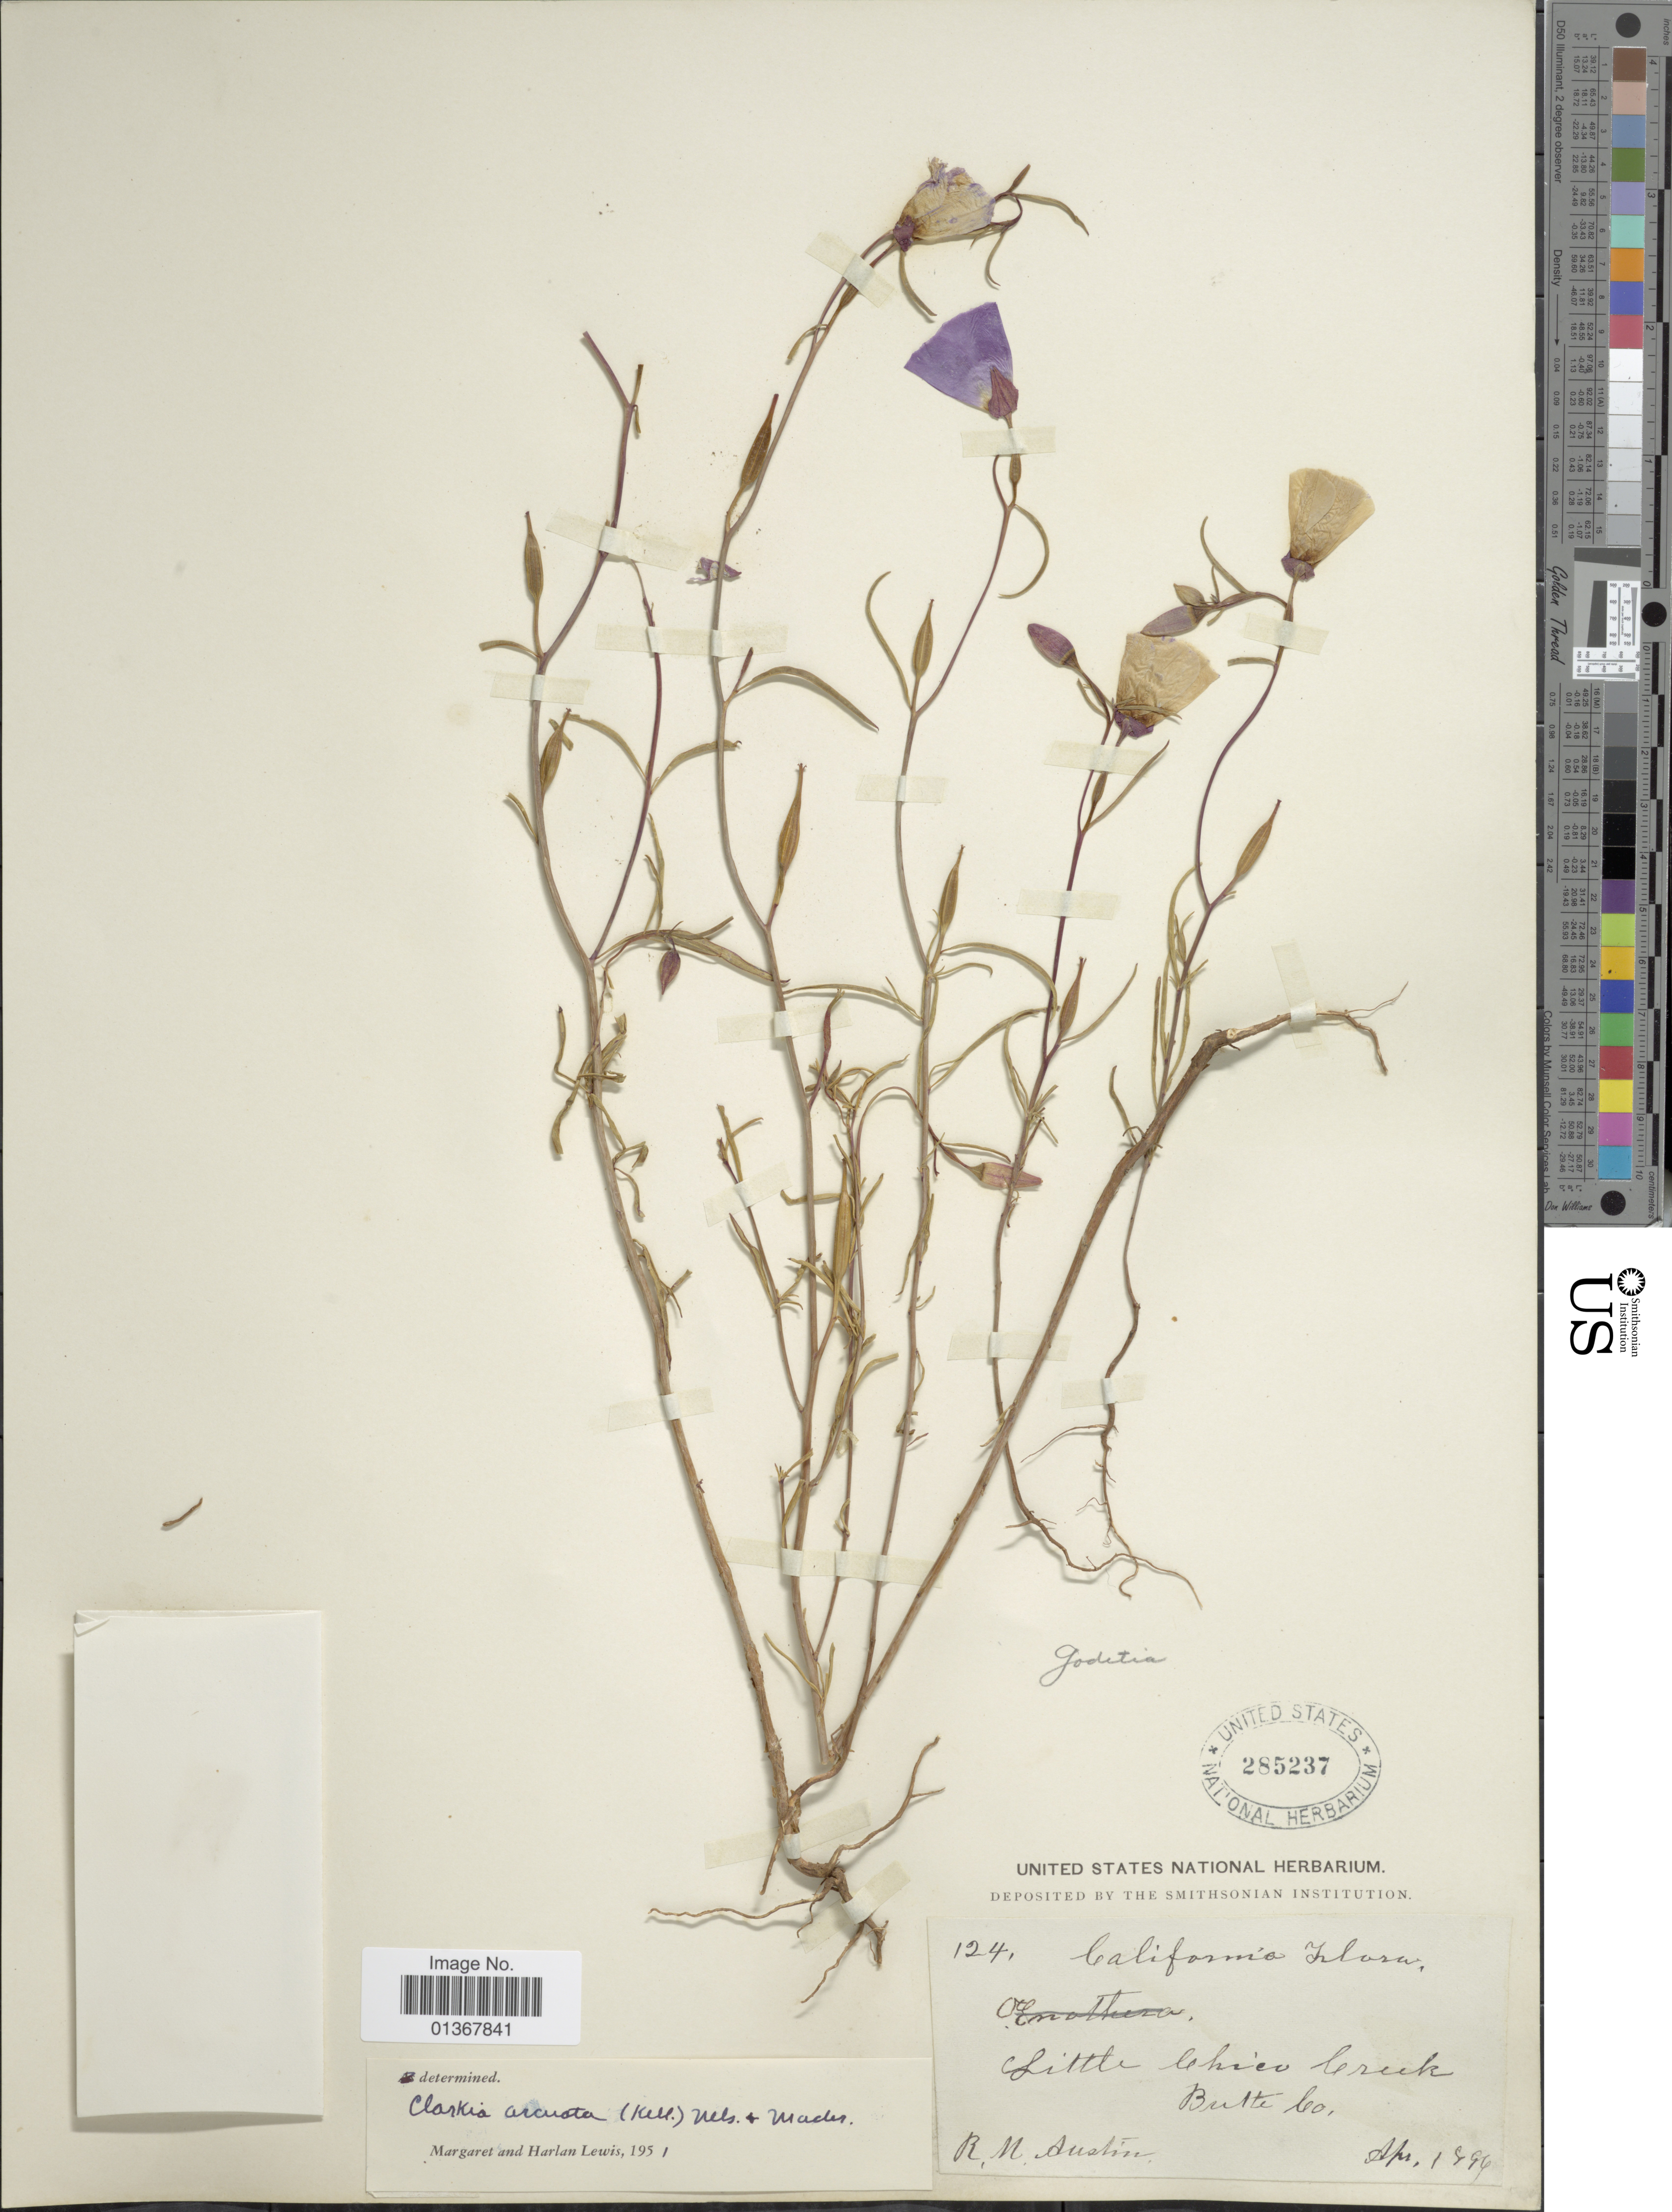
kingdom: Plantae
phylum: Tracheophyta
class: Magnoliopsida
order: Myrtales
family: Onagraceae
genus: Clarkia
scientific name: Clarkia arcuata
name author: (Kellogg) A. Nelson & J.F. Macbr.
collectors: R. Austin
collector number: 124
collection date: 1994-04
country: United States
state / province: California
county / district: Butte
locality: Little Chico Creek, Butte Co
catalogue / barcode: US 285237